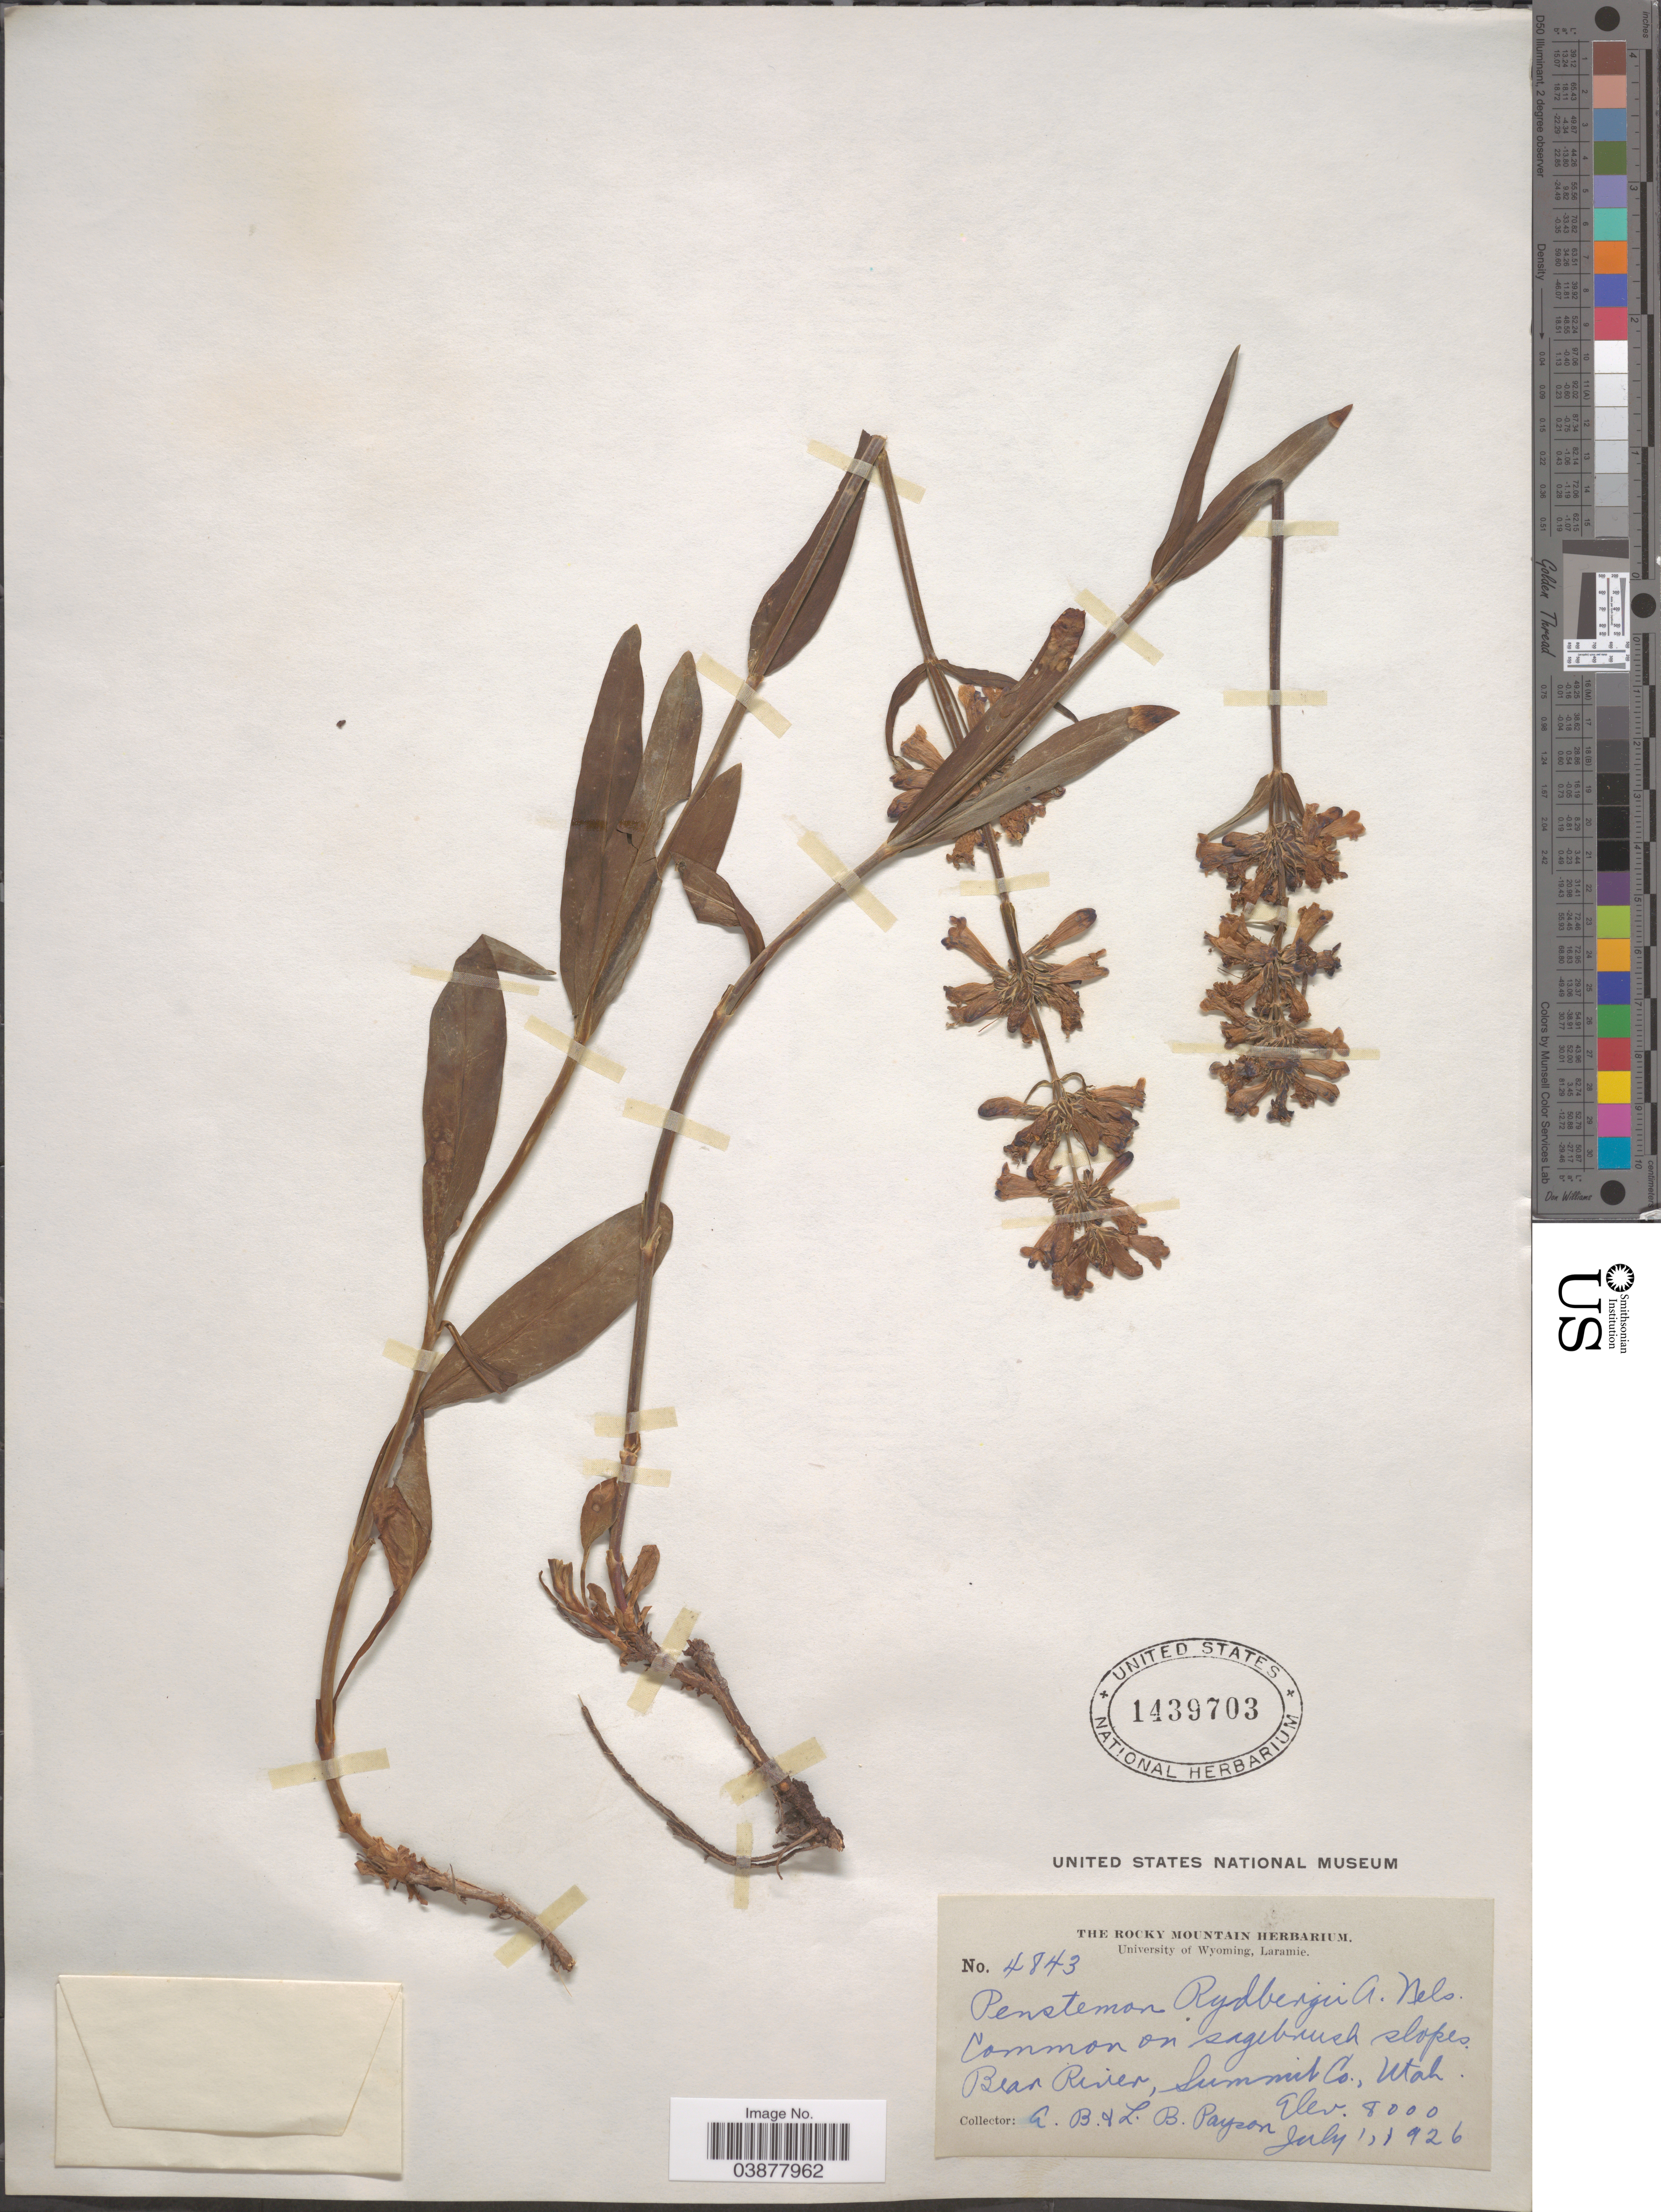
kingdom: Plantae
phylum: Tracheophyta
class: Magnoliopsida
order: Lamiales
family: Plantaginaceae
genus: Penstemon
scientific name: Penstemon rydbergii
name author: A. Nelson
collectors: E. B. Payson & L. Payson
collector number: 4843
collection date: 1926-07-01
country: United States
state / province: Utah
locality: Bear River, Summit Co.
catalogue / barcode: US 1439703